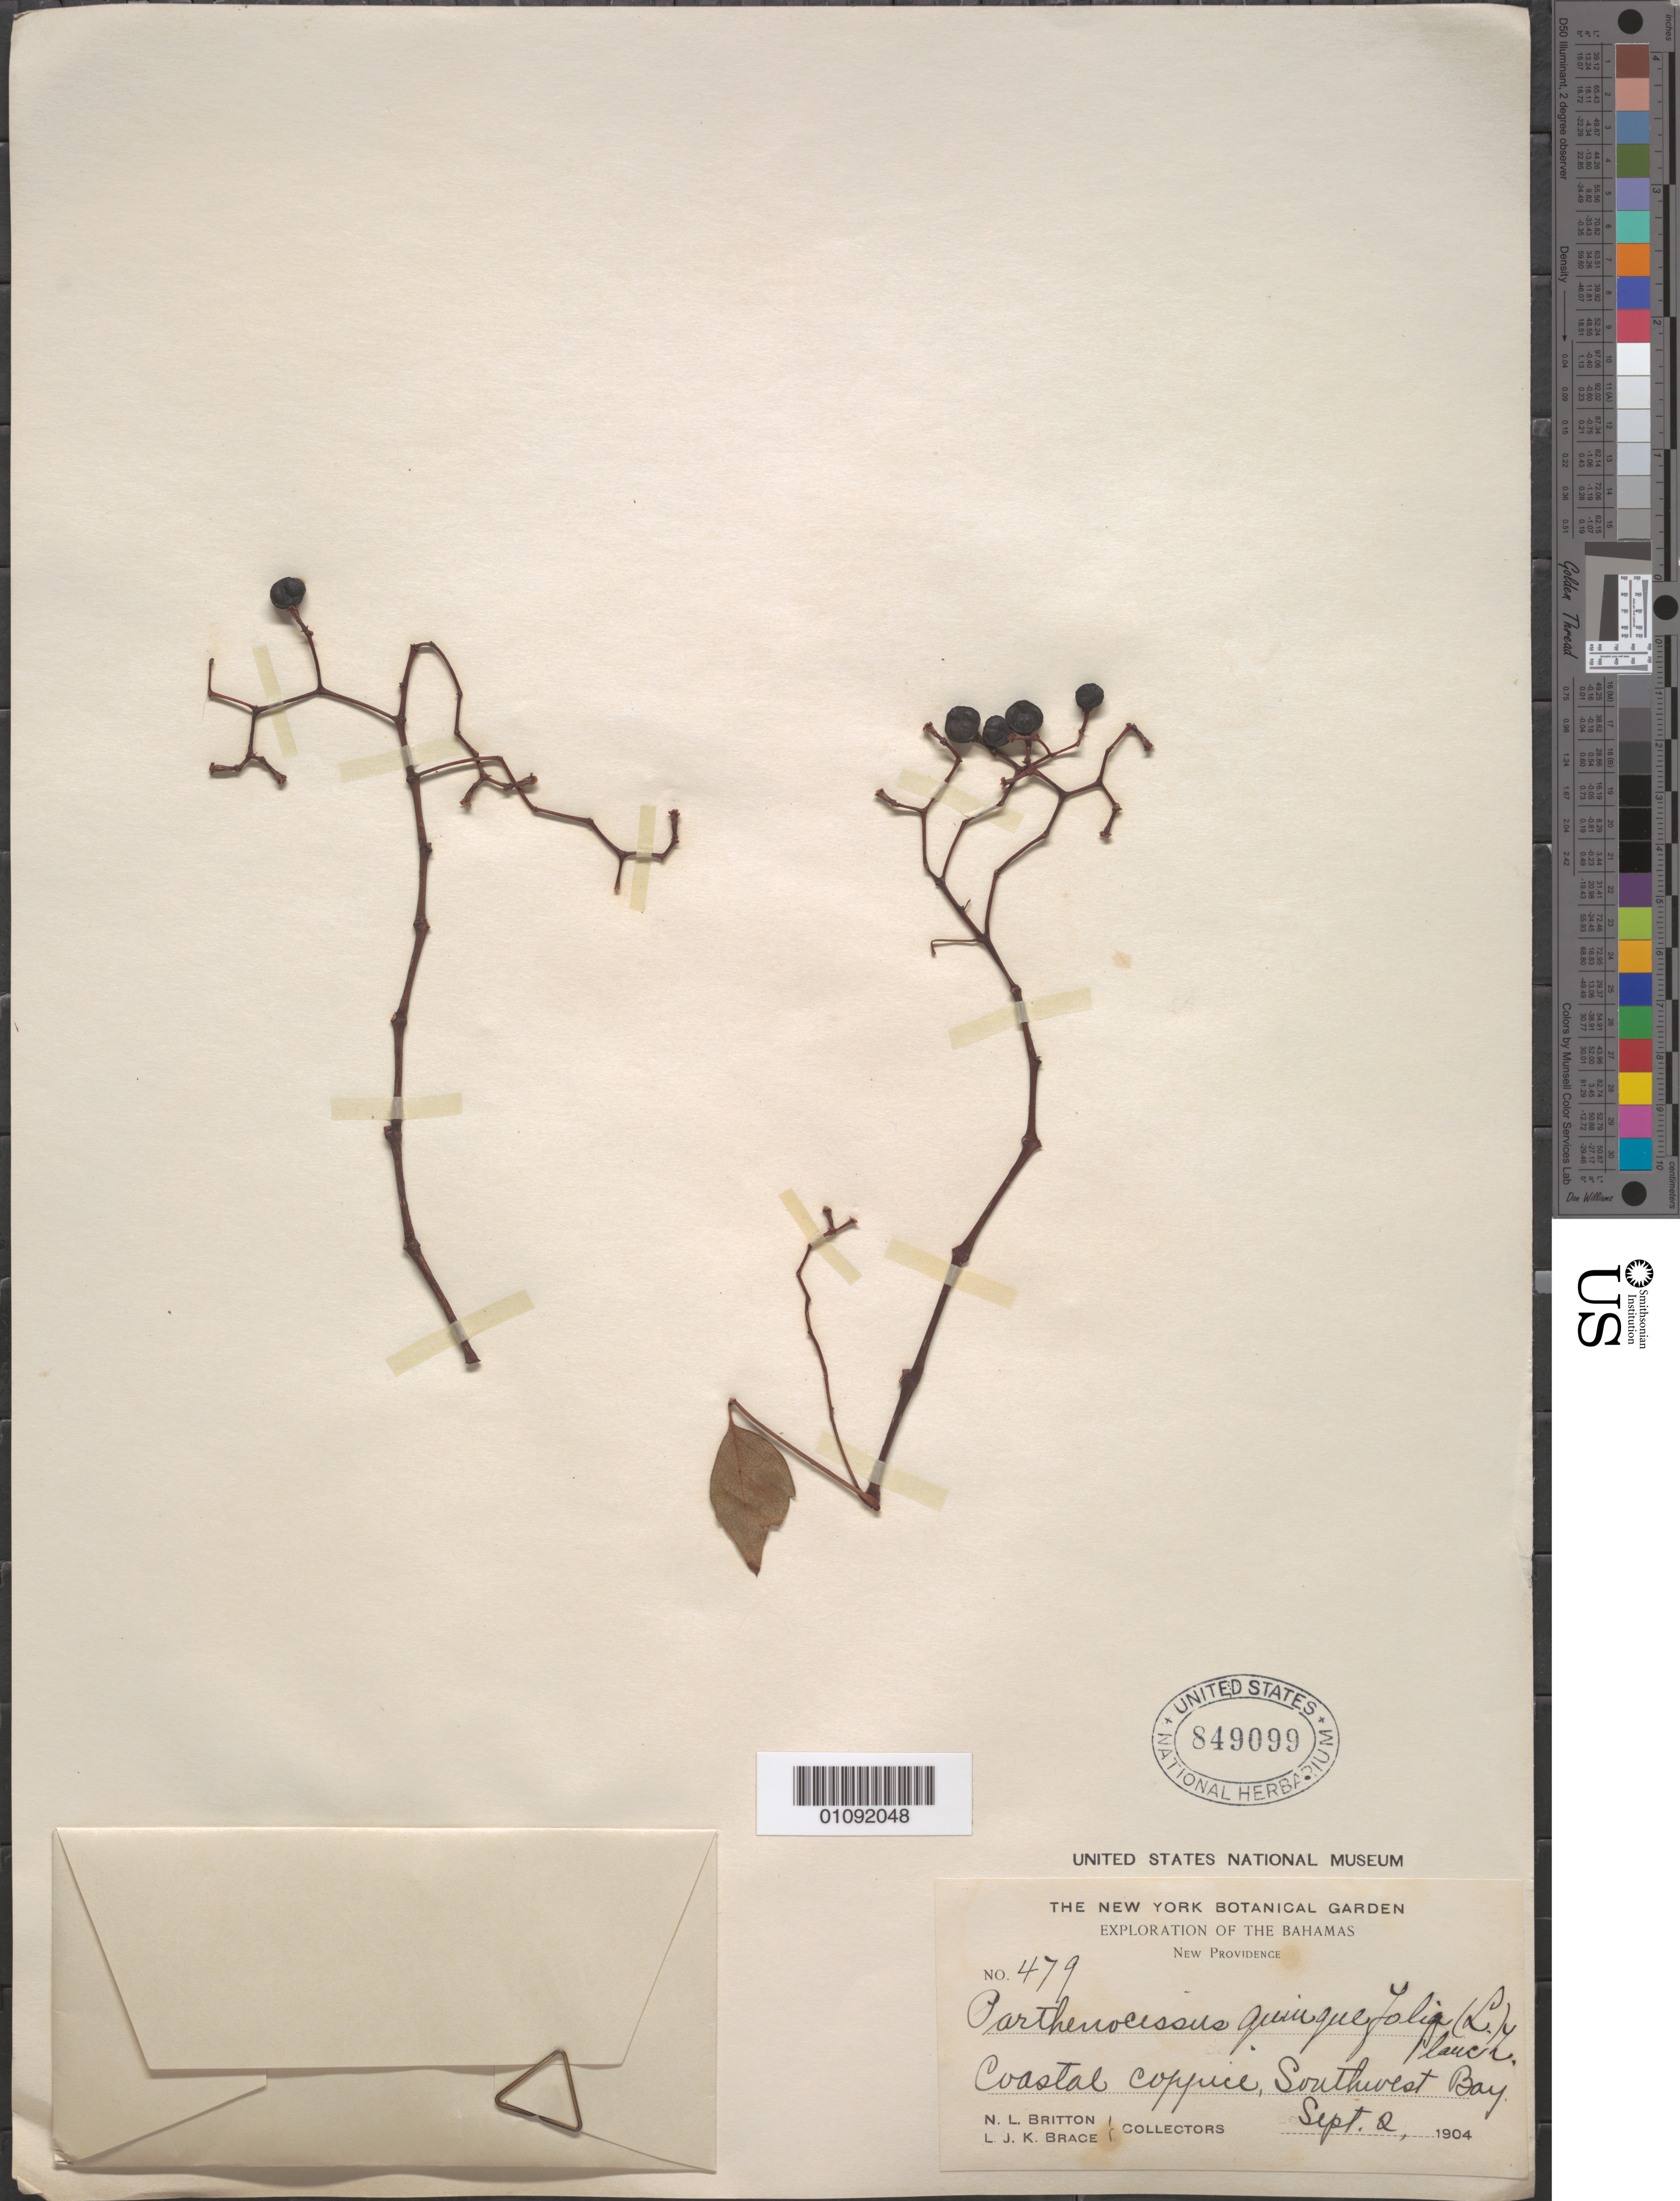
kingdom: Plantae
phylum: Tracheophyta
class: Magnoliopsida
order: Vitales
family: Vitaceae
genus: Parthenocissus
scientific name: Parthenocissus quinquefolia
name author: (L.) Planch.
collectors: N. Britton & L. J. K. Brace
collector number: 479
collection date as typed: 02 Sep 1904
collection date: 1904-09-02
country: Bahamas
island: New Providence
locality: Coastal coppice, Southwest Bay.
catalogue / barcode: US 849099